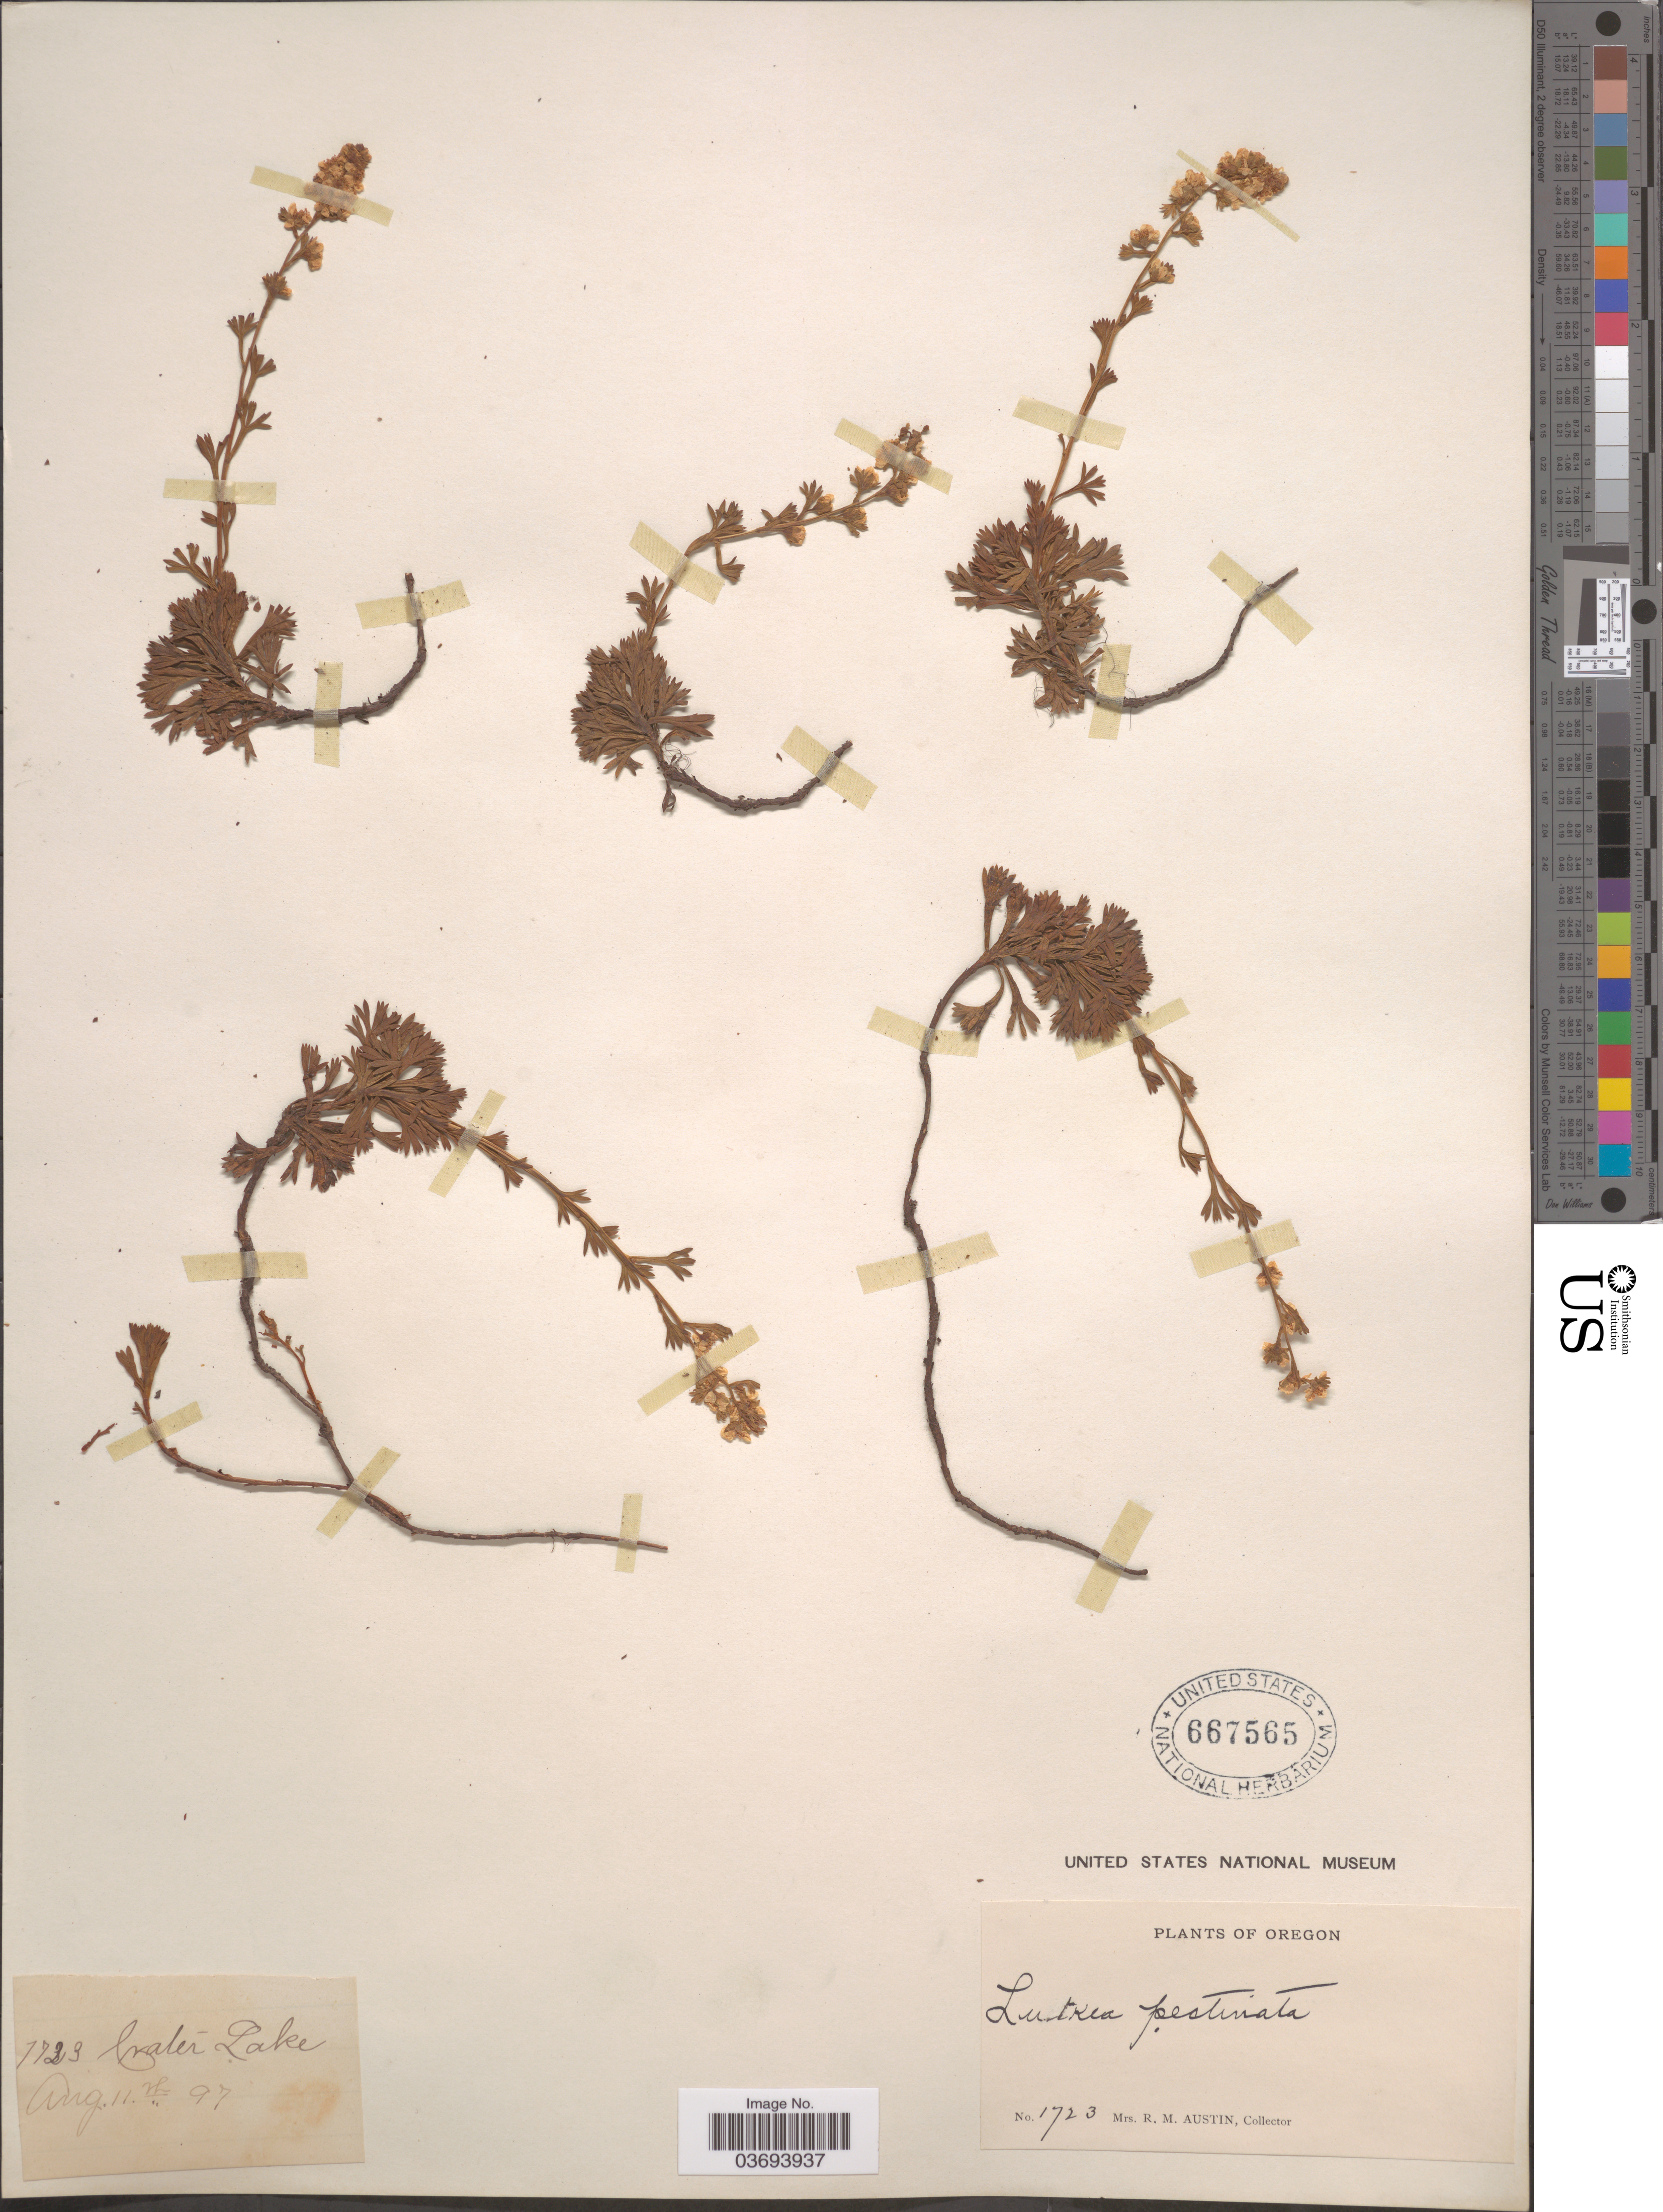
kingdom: Plantae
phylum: Tracheophyta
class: Magnoliopsida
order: Rosales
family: Rosaceae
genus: Luetkea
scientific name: Luetkea pectinata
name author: (Pursh) Kuntze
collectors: R. Austin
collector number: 1723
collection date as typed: Transcribed d/m/y: 11/8/97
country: United States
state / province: Oregon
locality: Crater Lake.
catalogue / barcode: US 667565